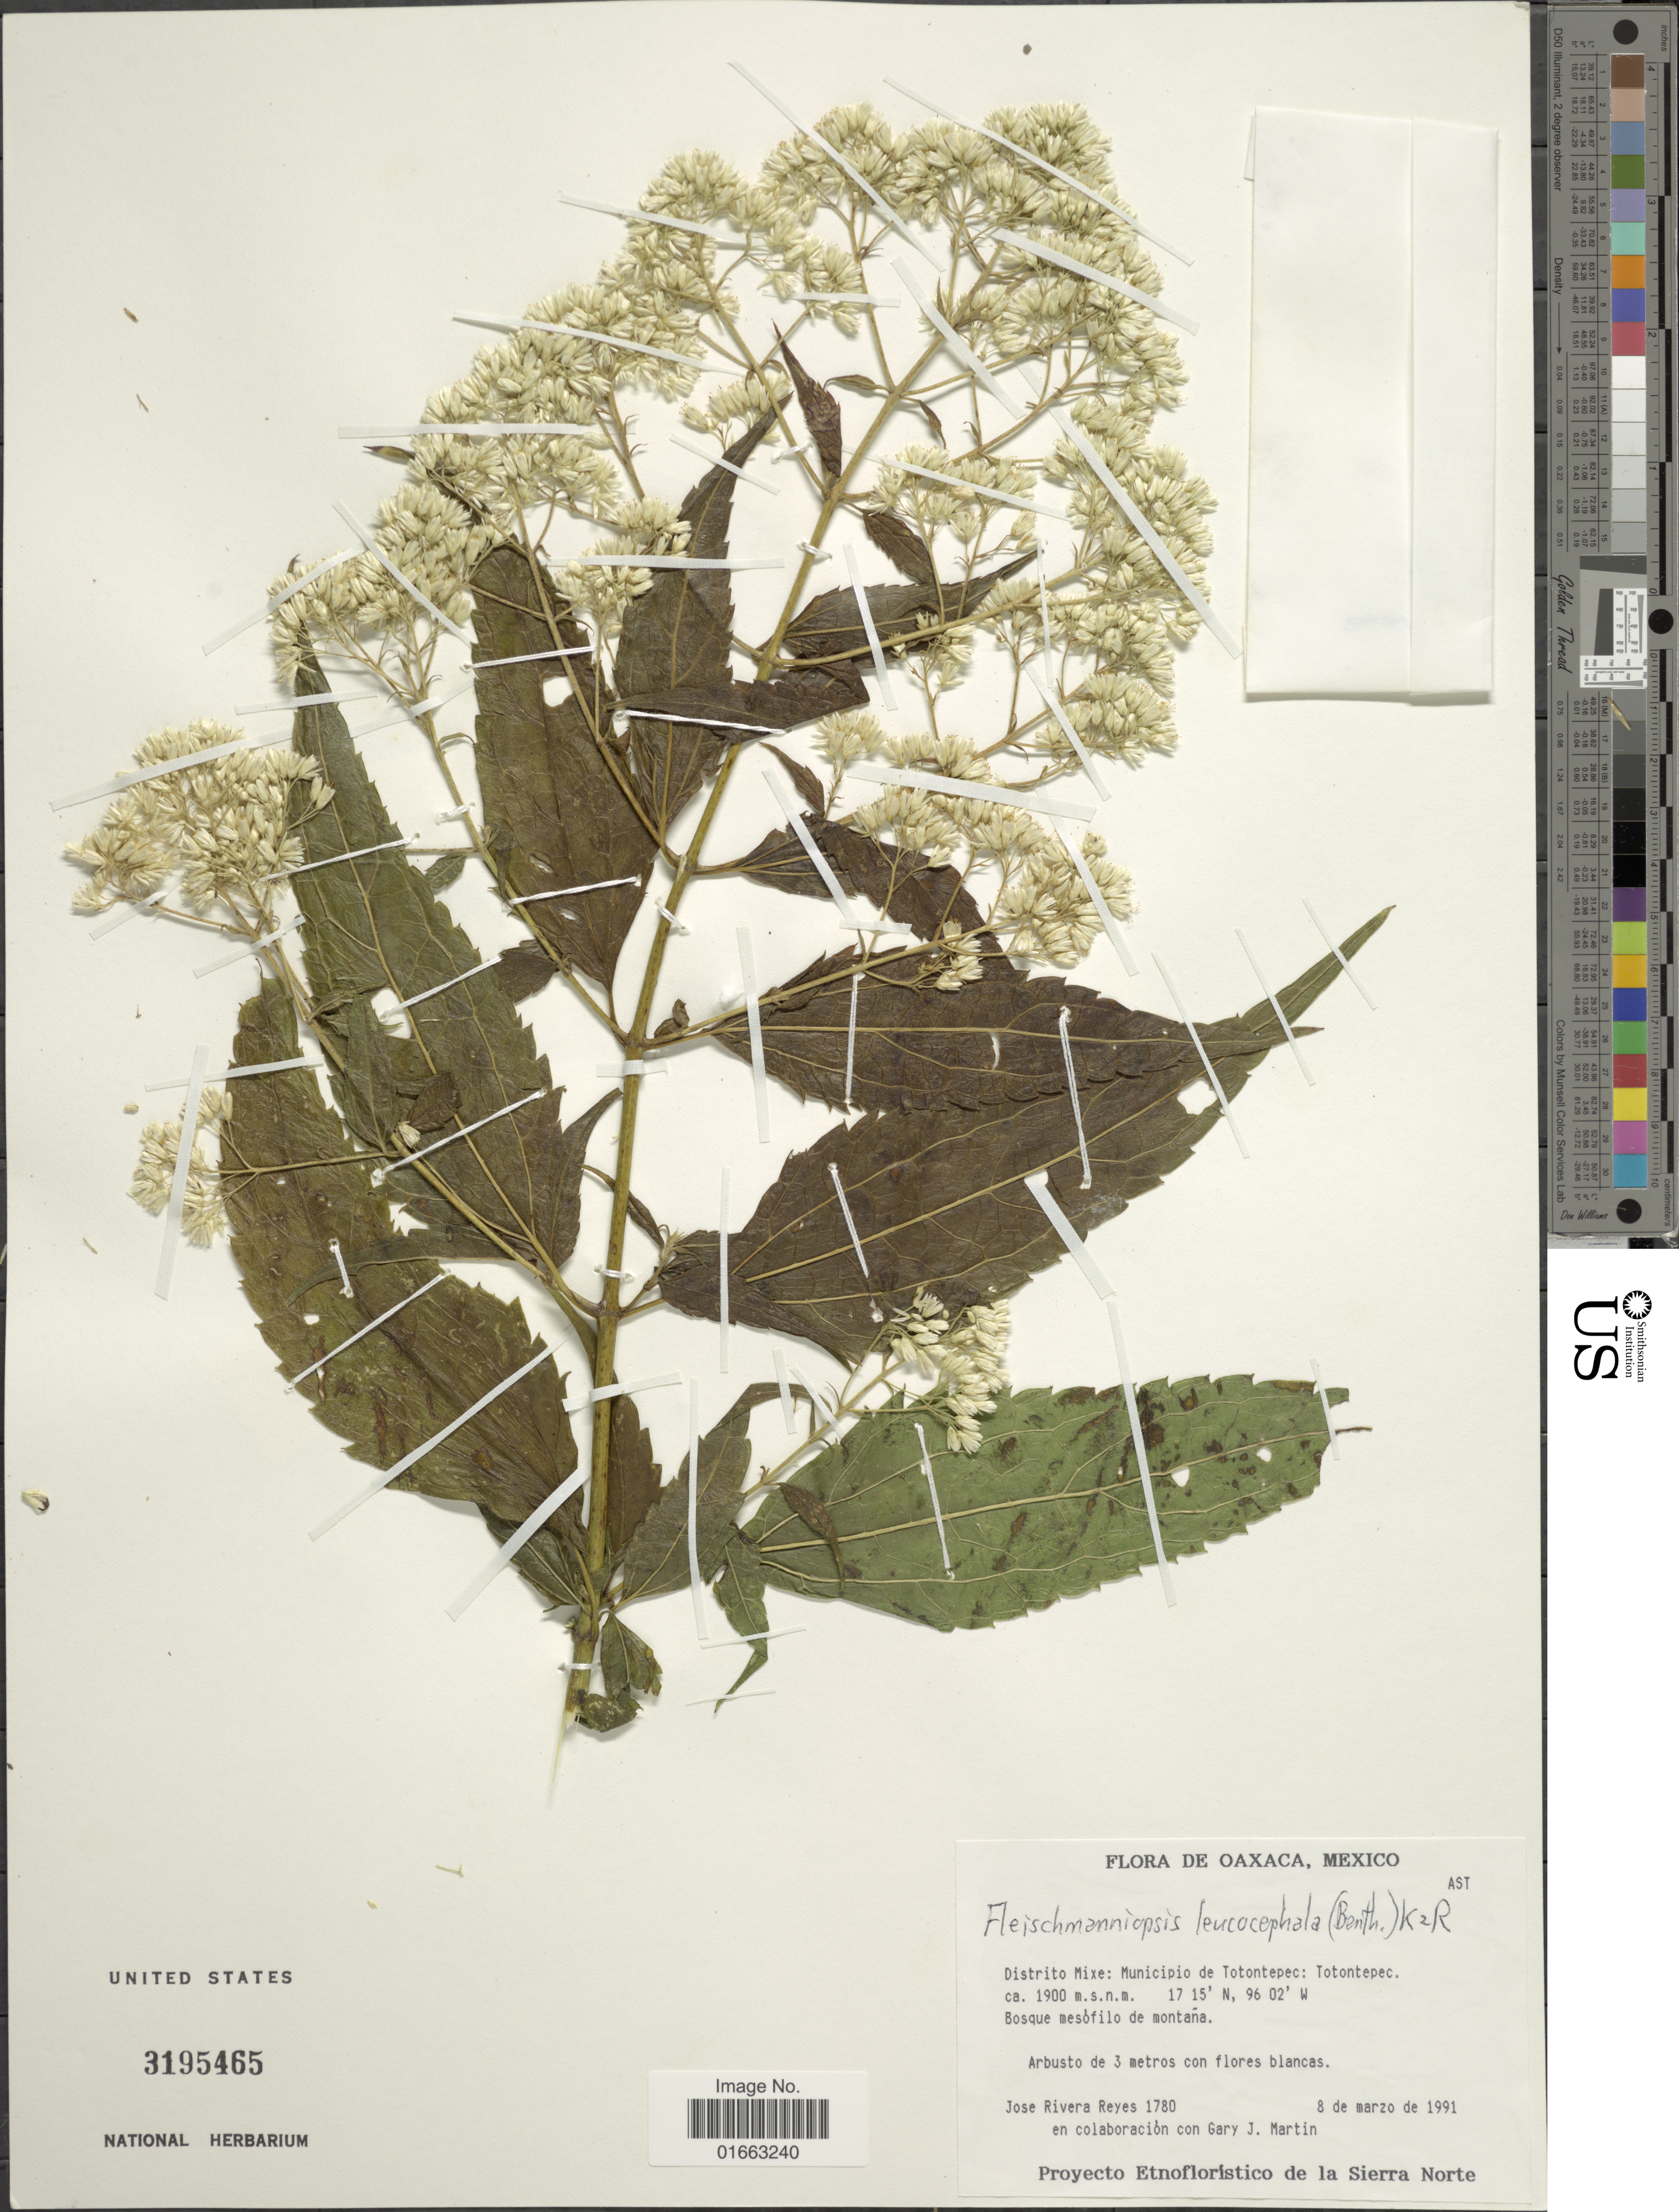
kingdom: Plantae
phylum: Tracheophyta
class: Magnoliopsida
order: Asterales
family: Asteraceae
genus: Fleischmanniopsis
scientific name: Fleischmanniopsis leucocephala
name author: (Benth.) R.M. King & H. Rob.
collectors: J. Reyes & G. J. Martin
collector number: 1780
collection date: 1991-03-08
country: Mexico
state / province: Oaxaca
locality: Distrito Mixe: Municipio de Totontepec: Totontepec, bosque mesófilo de montaña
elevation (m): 1900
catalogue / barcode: US 3195465